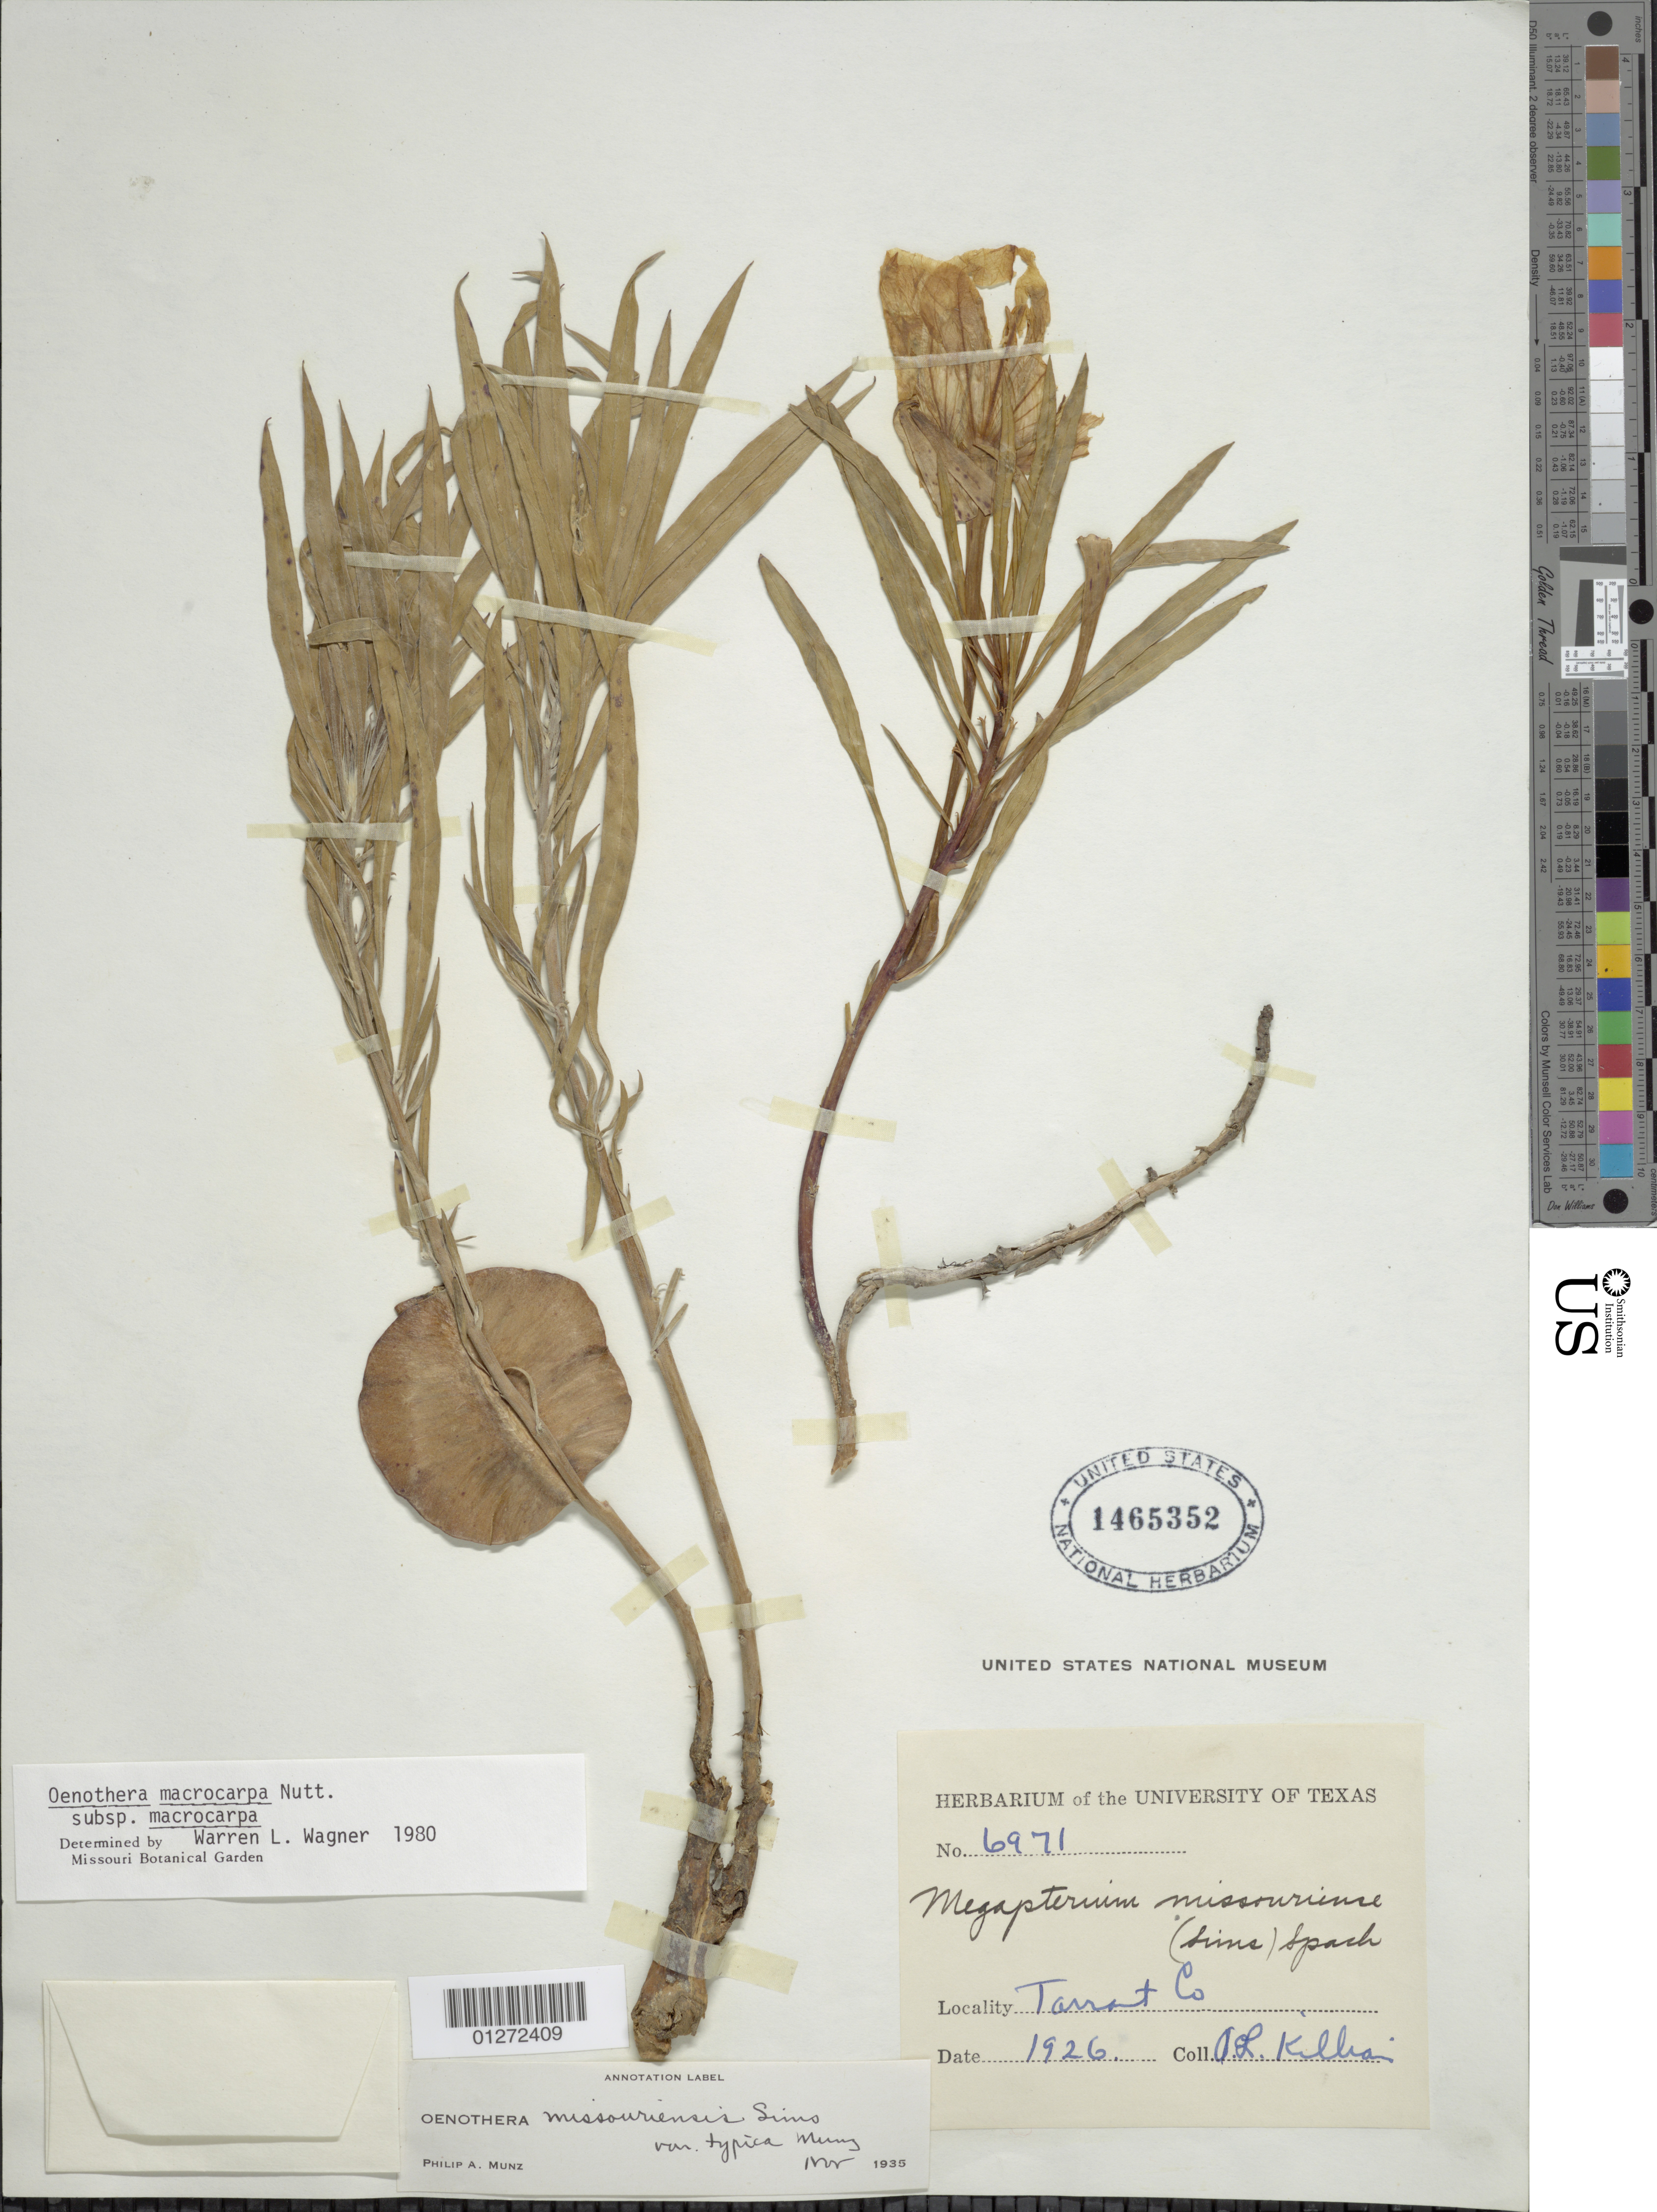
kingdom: Plantae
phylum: Tracheophyta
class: Magnoliopsida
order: Myrtales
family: Onagraceae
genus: Oenothera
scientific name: Oenothera macrocarpa subsp. macrocarpa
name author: Nutt.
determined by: Wagner, W. L., (BOT), Smithsonian Institution - National Museum of Natural History (UNITED STATES)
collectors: O. Killian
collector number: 6971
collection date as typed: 1926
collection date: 1926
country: United States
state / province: Texas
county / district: Tarrant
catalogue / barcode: US 1465352